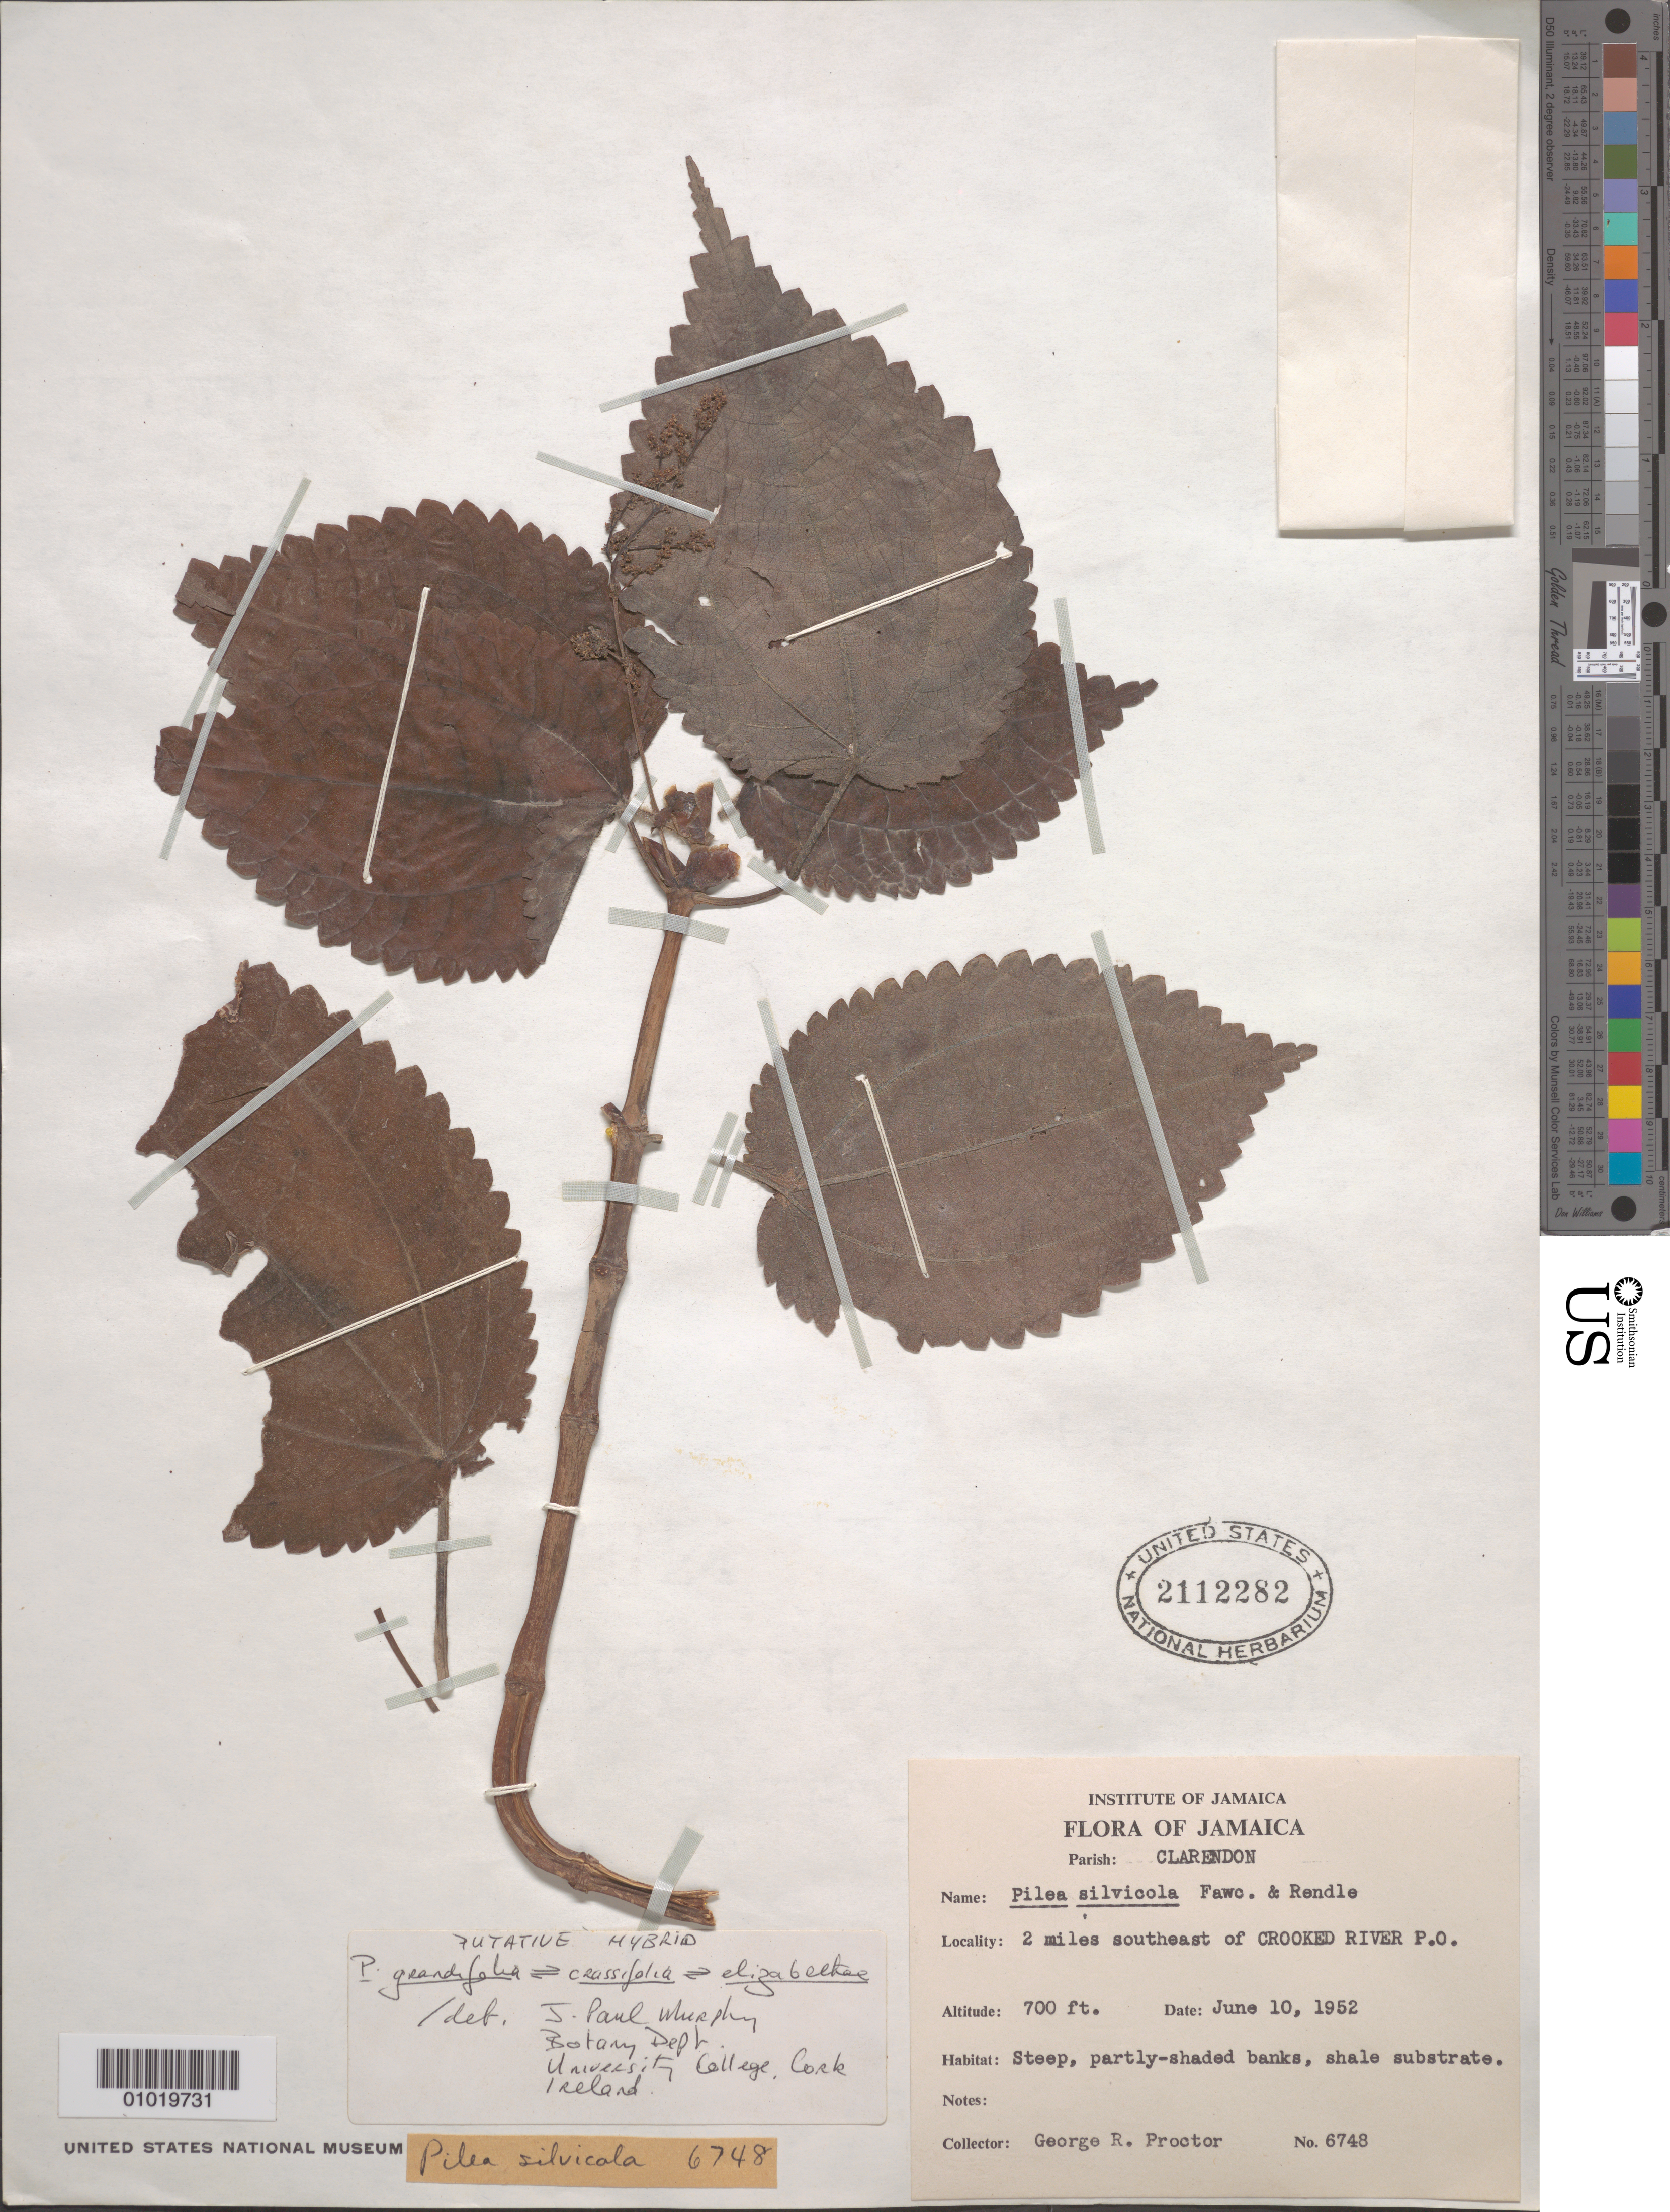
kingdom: Plantae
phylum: Tracheophyta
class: Magnoliopsida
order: Rosales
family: Urticaceae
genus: Pilea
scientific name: Pilea silvicola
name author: Fawc. & Rendle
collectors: G. R. Proctor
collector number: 6748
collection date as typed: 10 Jun 1952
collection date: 1952-06-10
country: Jamaica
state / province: Clarendon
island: Jamaica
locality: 2 mi SE of Crooked River P.O.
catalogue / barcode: US 2112282